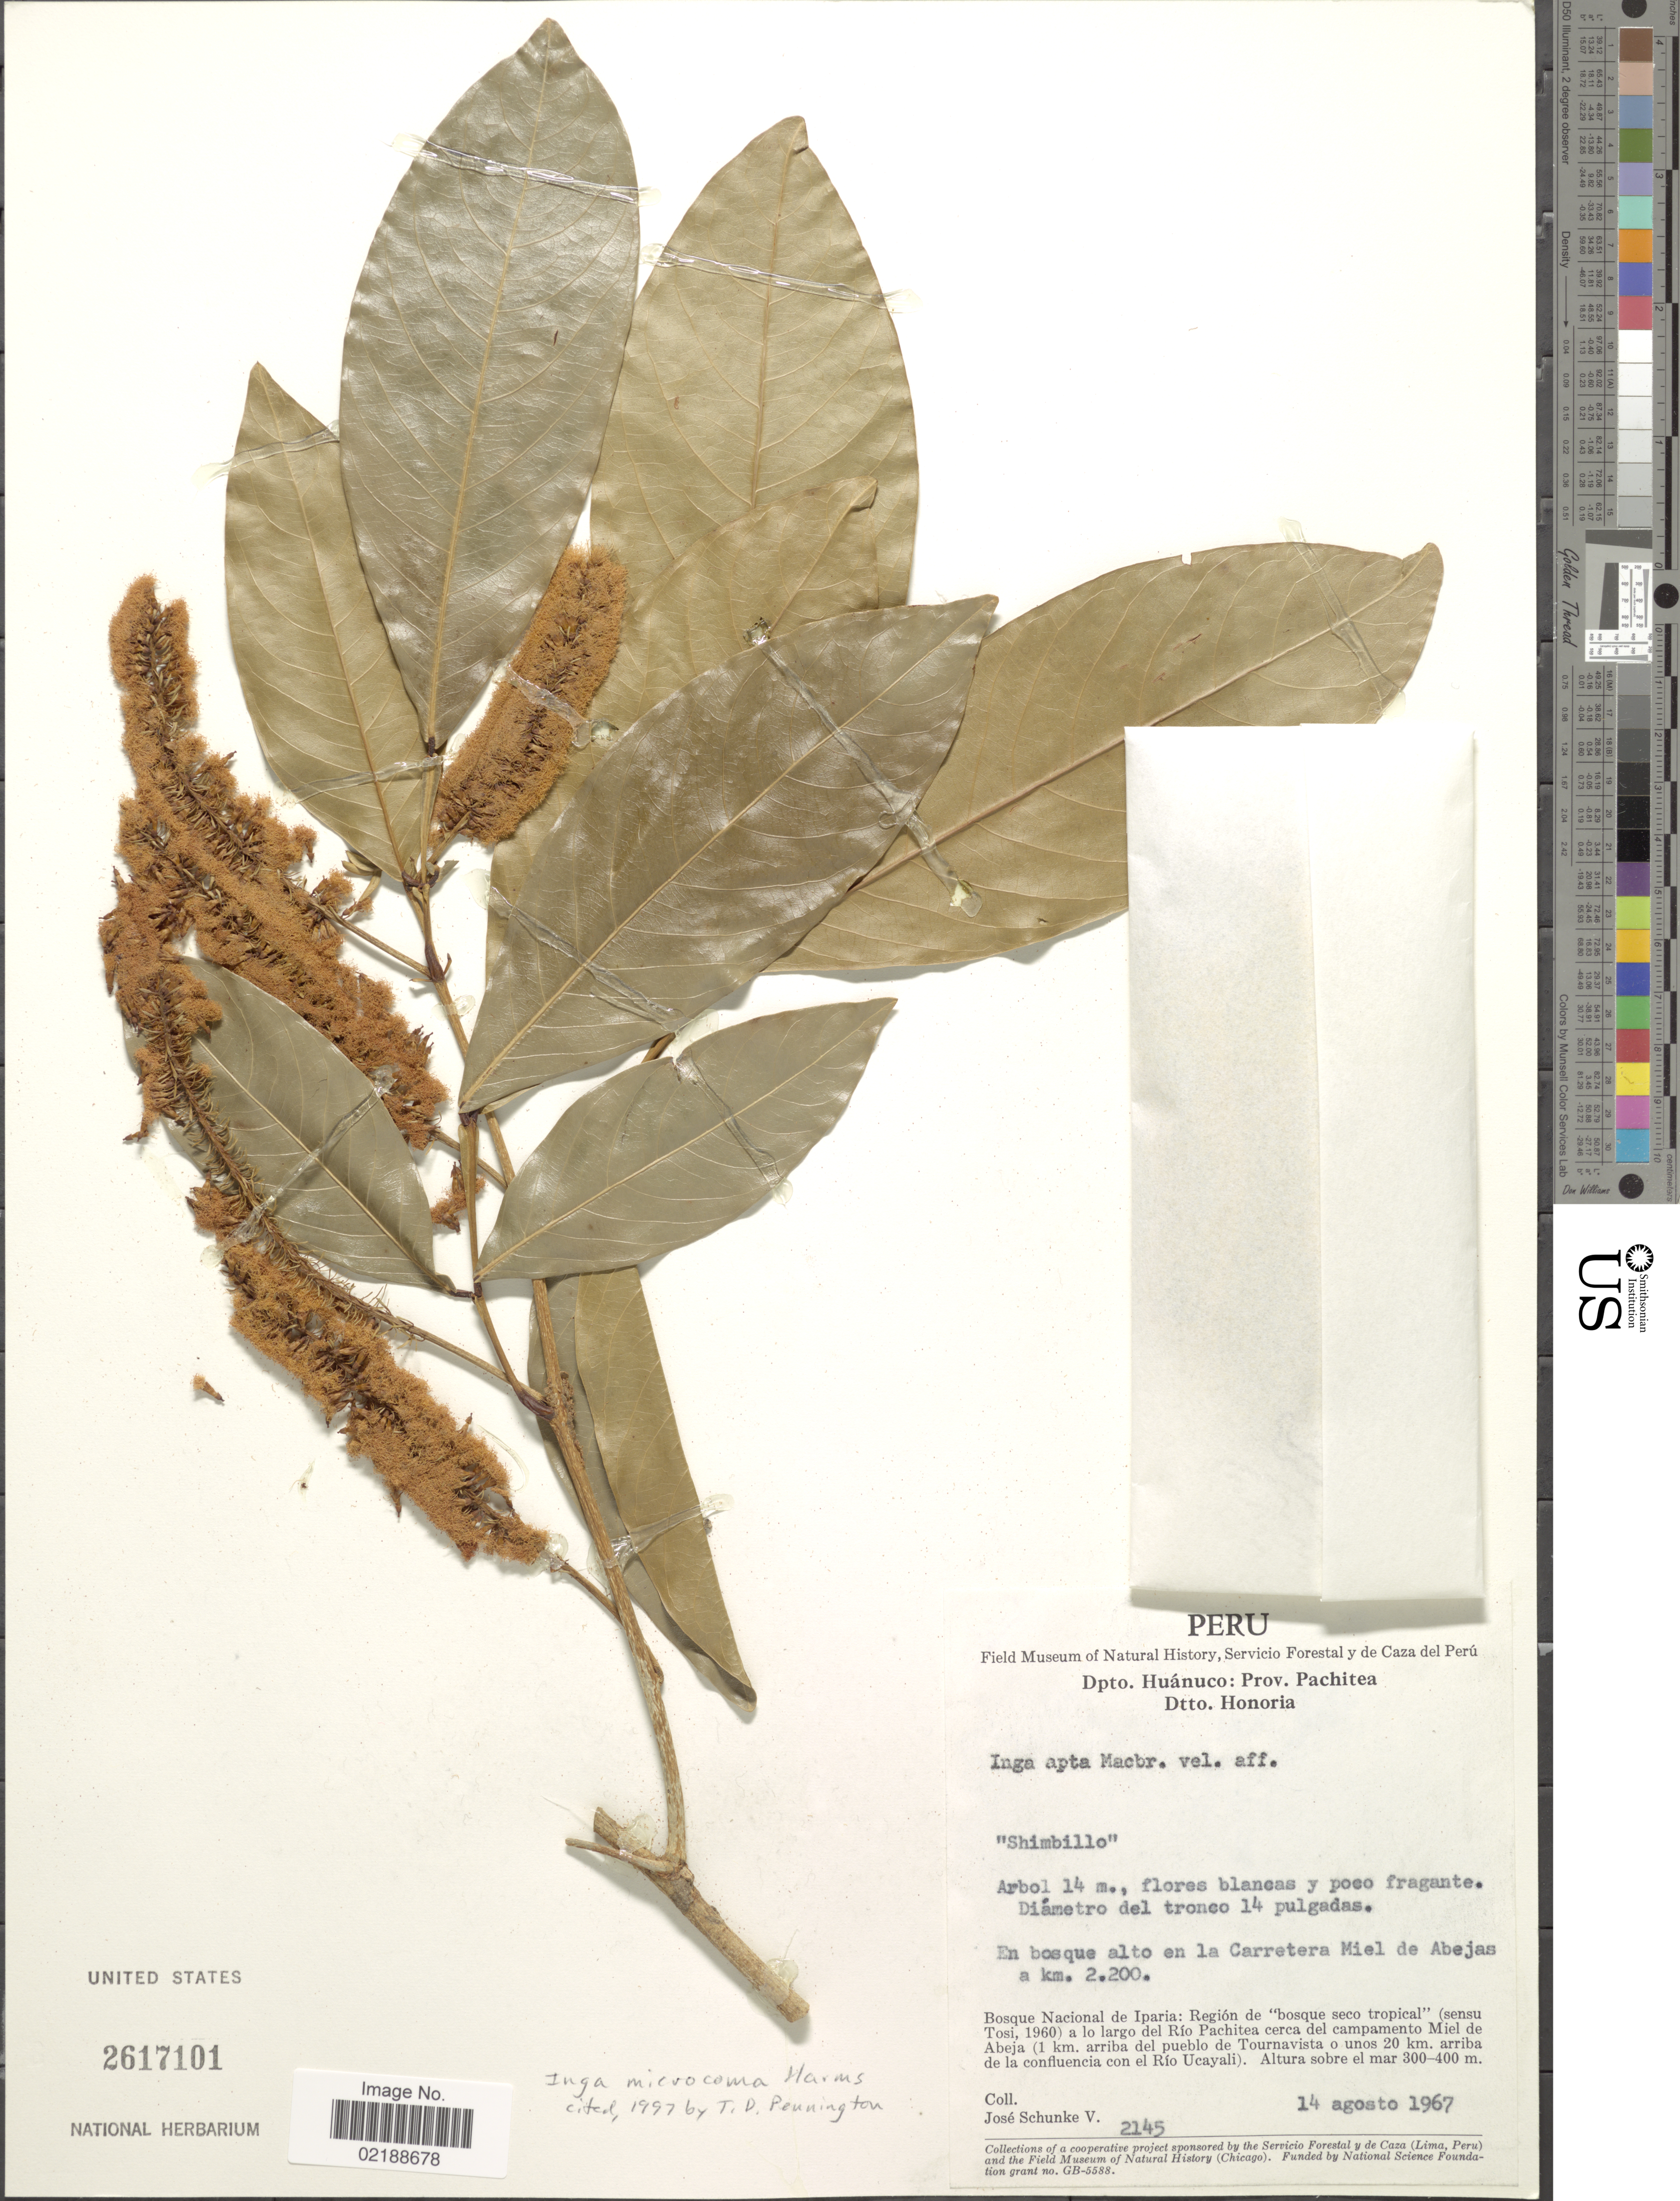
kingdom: Plantae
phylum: Tracheophyta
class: Magnoliopsida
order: Fabales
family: Fabaceae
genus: Inga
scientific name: Inga microcoma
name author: Harms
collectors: J. Schunke Vigo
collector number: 2145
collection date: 1967-08-14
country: Peru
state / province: Huánuco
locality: Dpto. Huánuco: Prov. Pachitea Dtto. Honoria, 'Shimbillo' En bosque alto en la Carretera Miel de Abejas a km. 2.200, Bosque Nacional de Iparia: región de 'bosque seco tropical' (sensu Tosi, 1960) a lo largo del Río Pachitea cerca del campamento Miel de Abeja (1 km arriba del pueblo de Tournavista o unos 20 km arriba de la confluencia con el Río Ucayali)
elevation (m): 300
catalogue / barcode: US 2617101